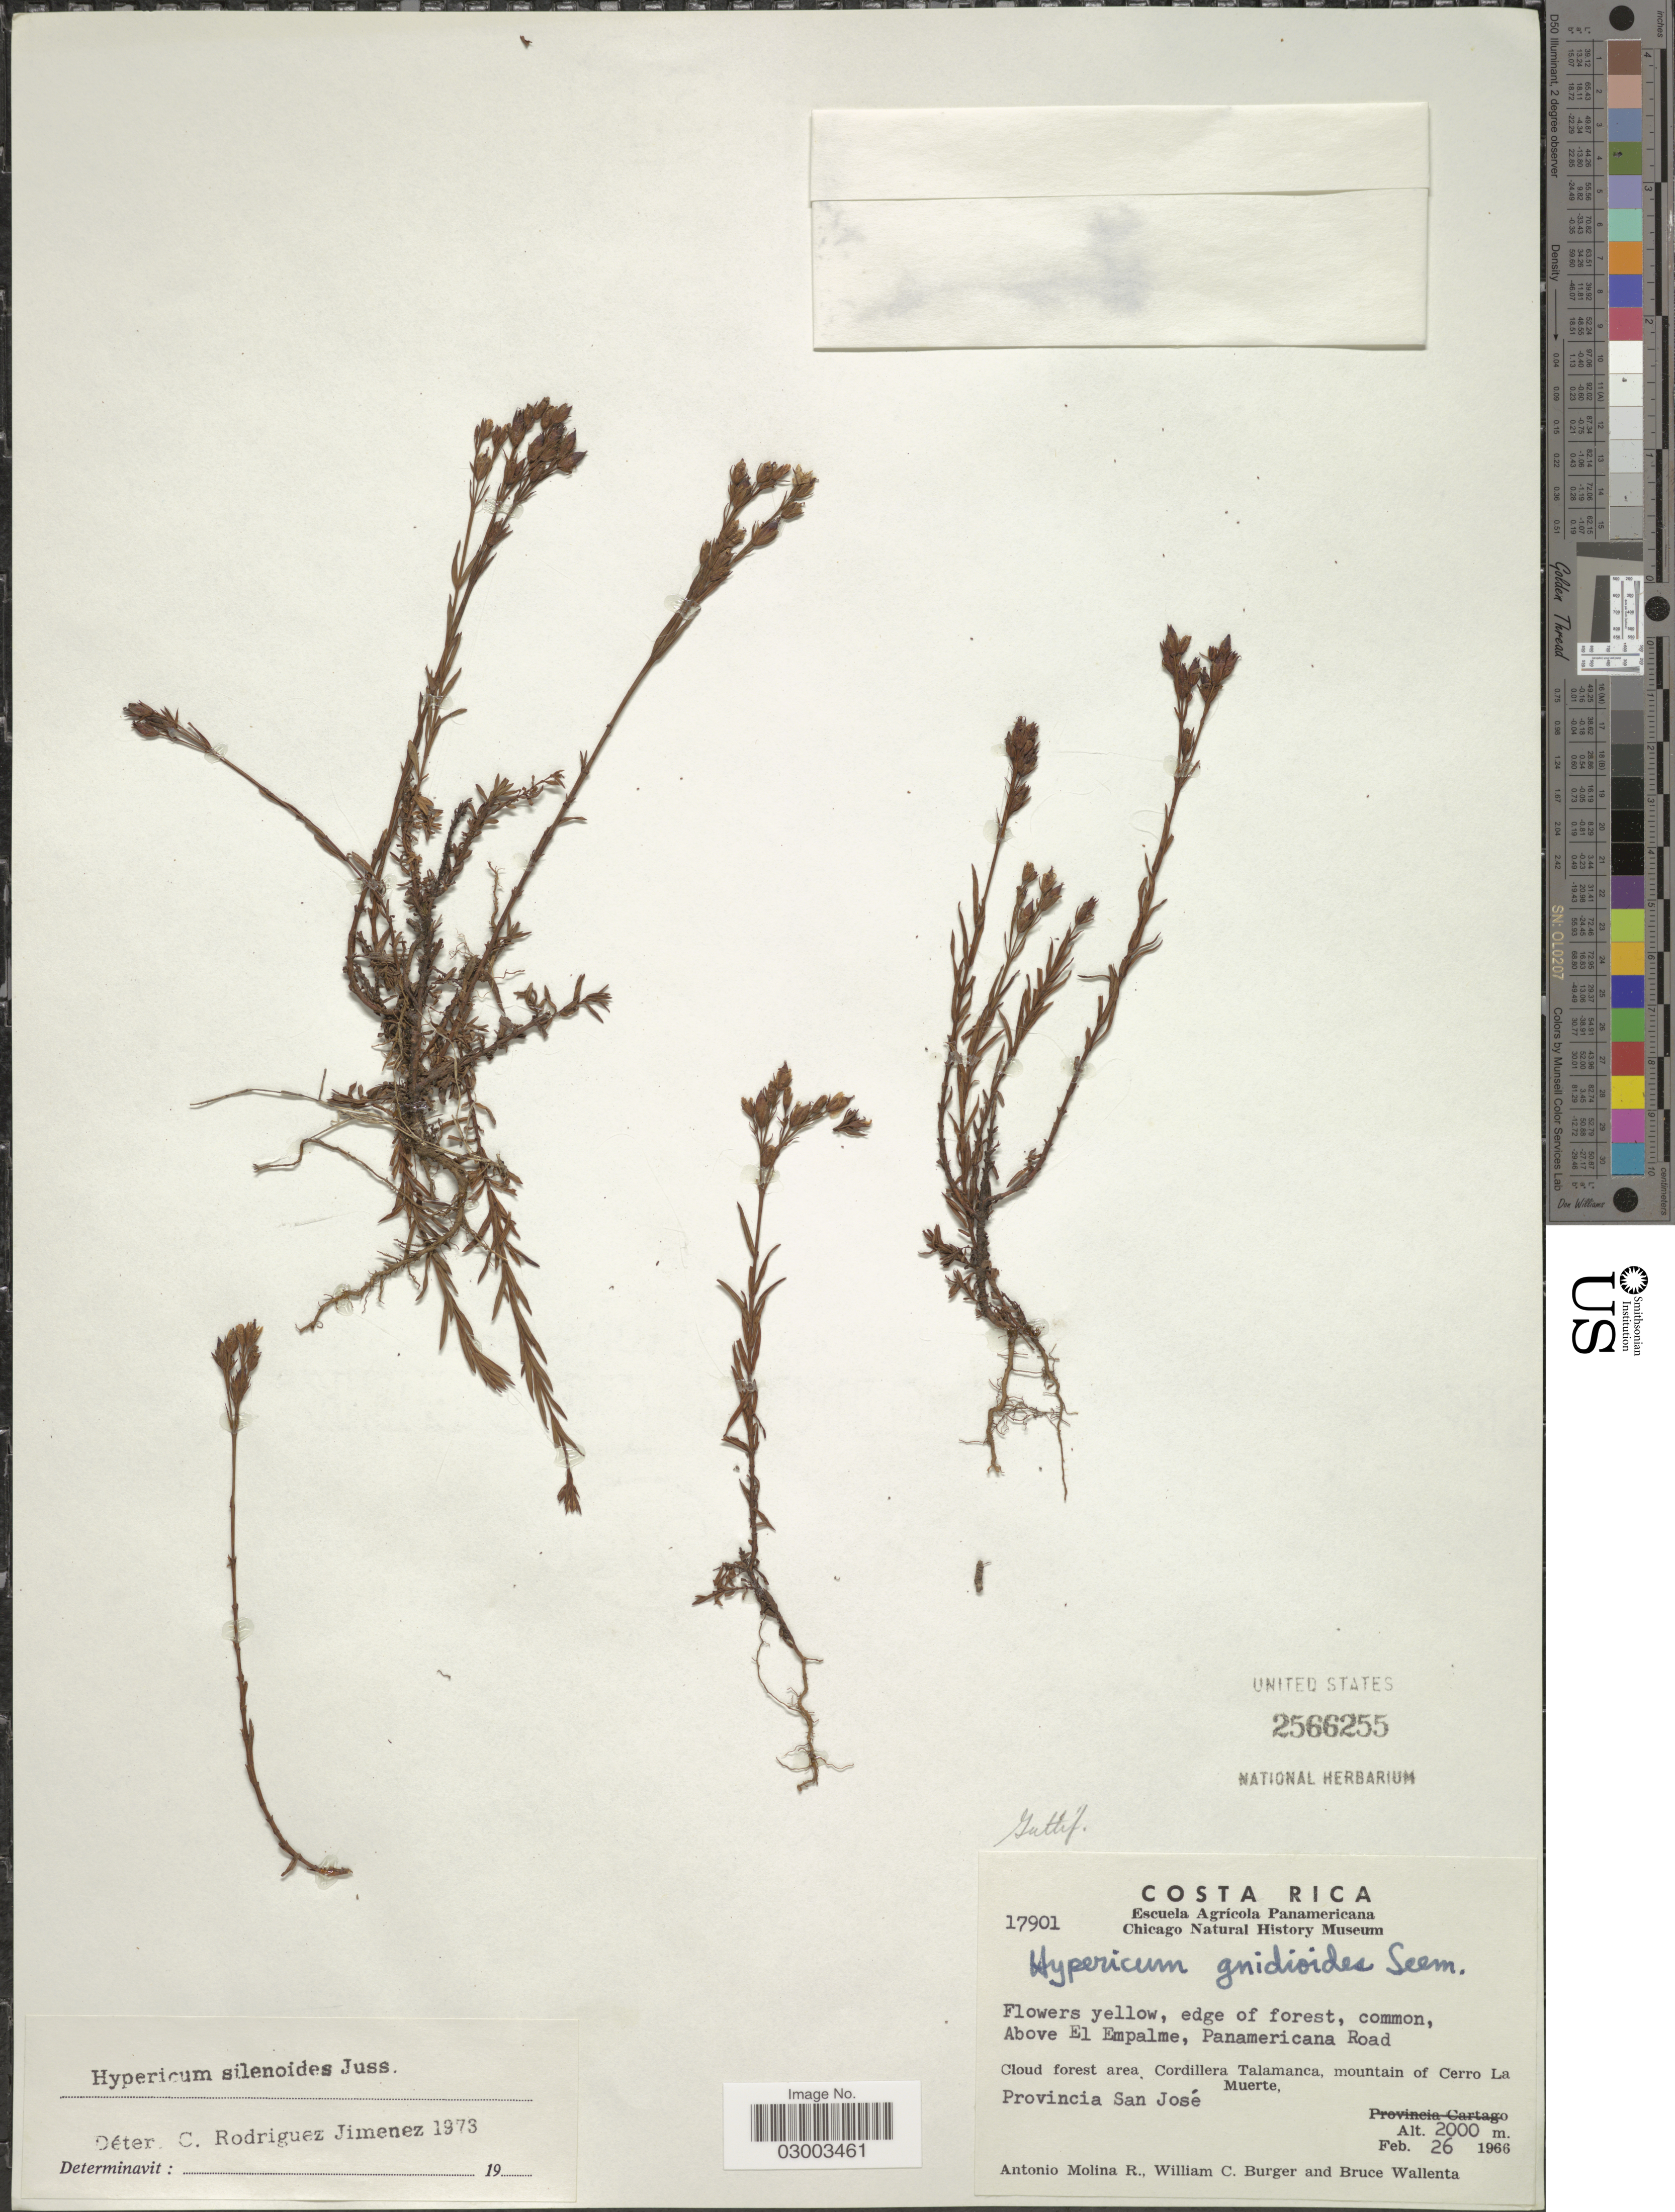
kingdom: Plantae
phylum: Tracheophyta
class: Magnoliopsida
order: Malpighiales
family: Hypericaceae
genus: Hypericum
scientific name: Hypericum silenoides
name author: Juss.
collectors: A. Molina R., W. Burger & B. Wallenta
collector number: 17901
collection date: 1966-02-26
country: Costa Rica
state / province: San José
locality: Above El Empalme, Panamericana Road. Cloud forest area, Cordillera Talamanca, mountain of Cerro La Muerte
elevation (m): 2000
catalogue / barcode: US 2566255